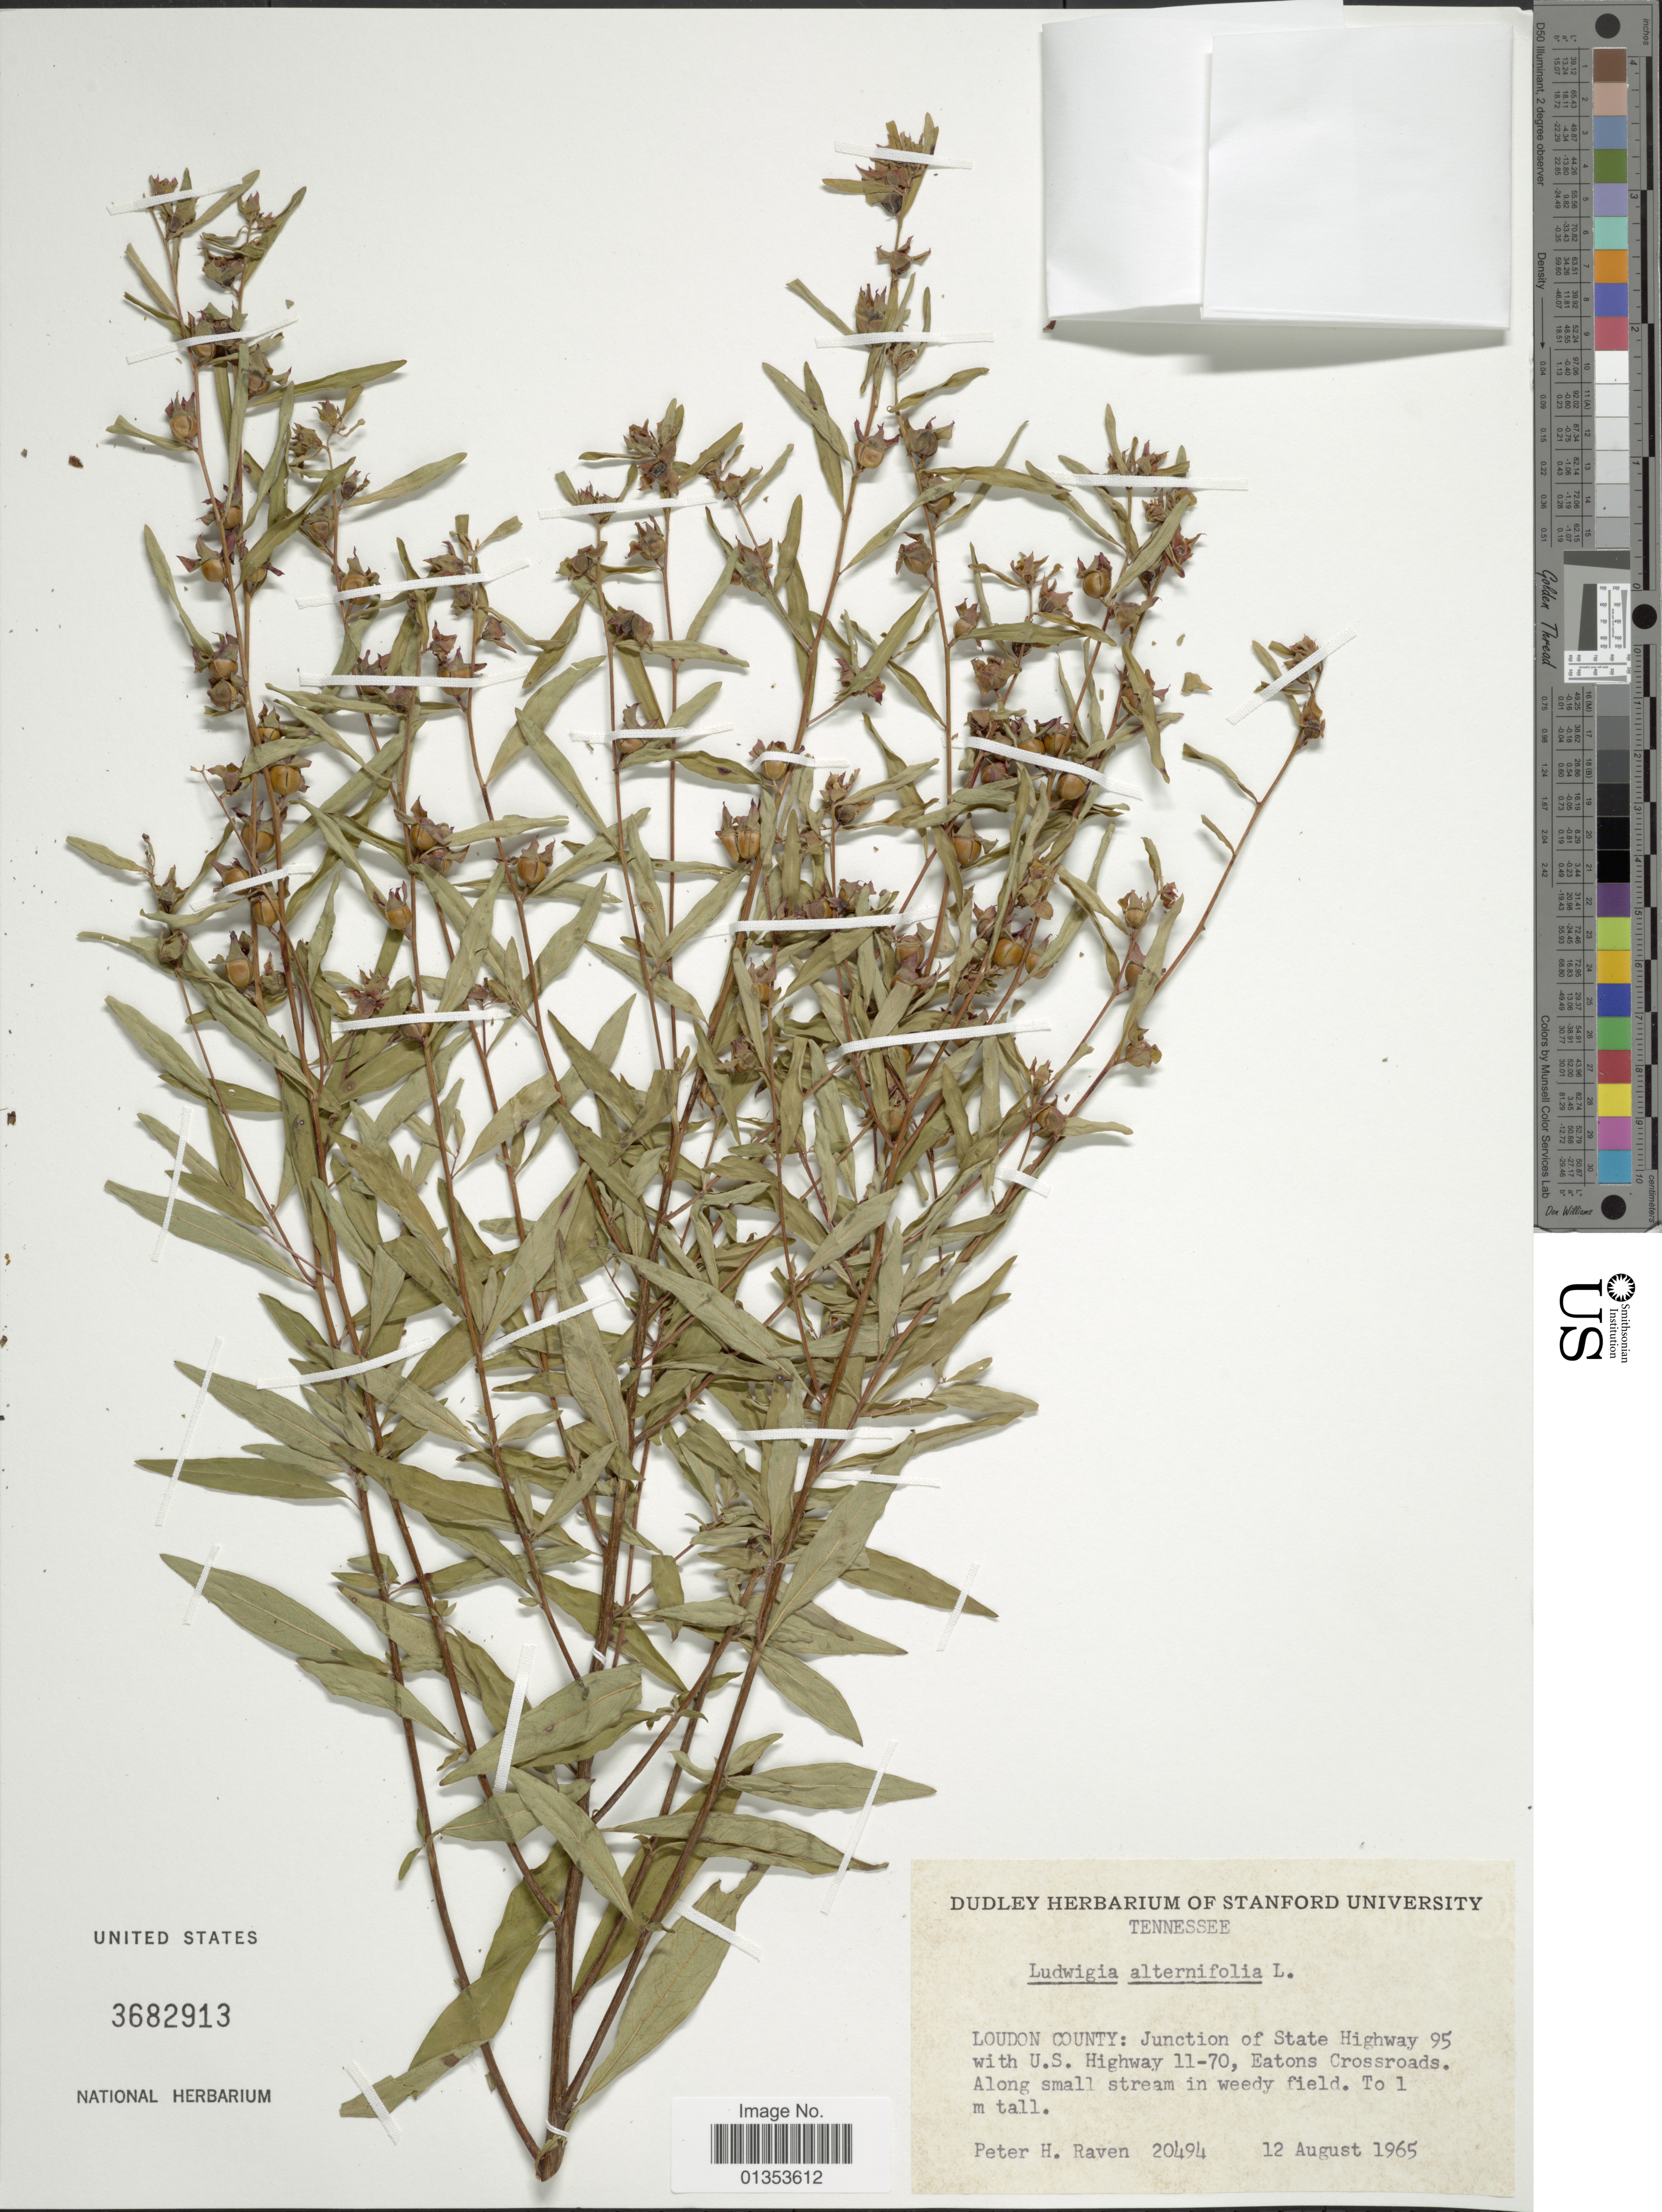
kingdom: Plantae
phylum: Tracheophyta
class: Magnoliopsida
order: Myrtales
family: Onagraceae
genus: Ludwigia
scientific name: Ludwigia alternifolia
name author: L.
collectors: P. H. Raven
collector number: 20494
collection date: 1965-08-12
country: United States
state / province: Tennessee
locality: Loudon County: Junction of State Highway 95 with U. S. Highway 11-70, Eatons Crossroads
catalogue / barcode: US 3682913